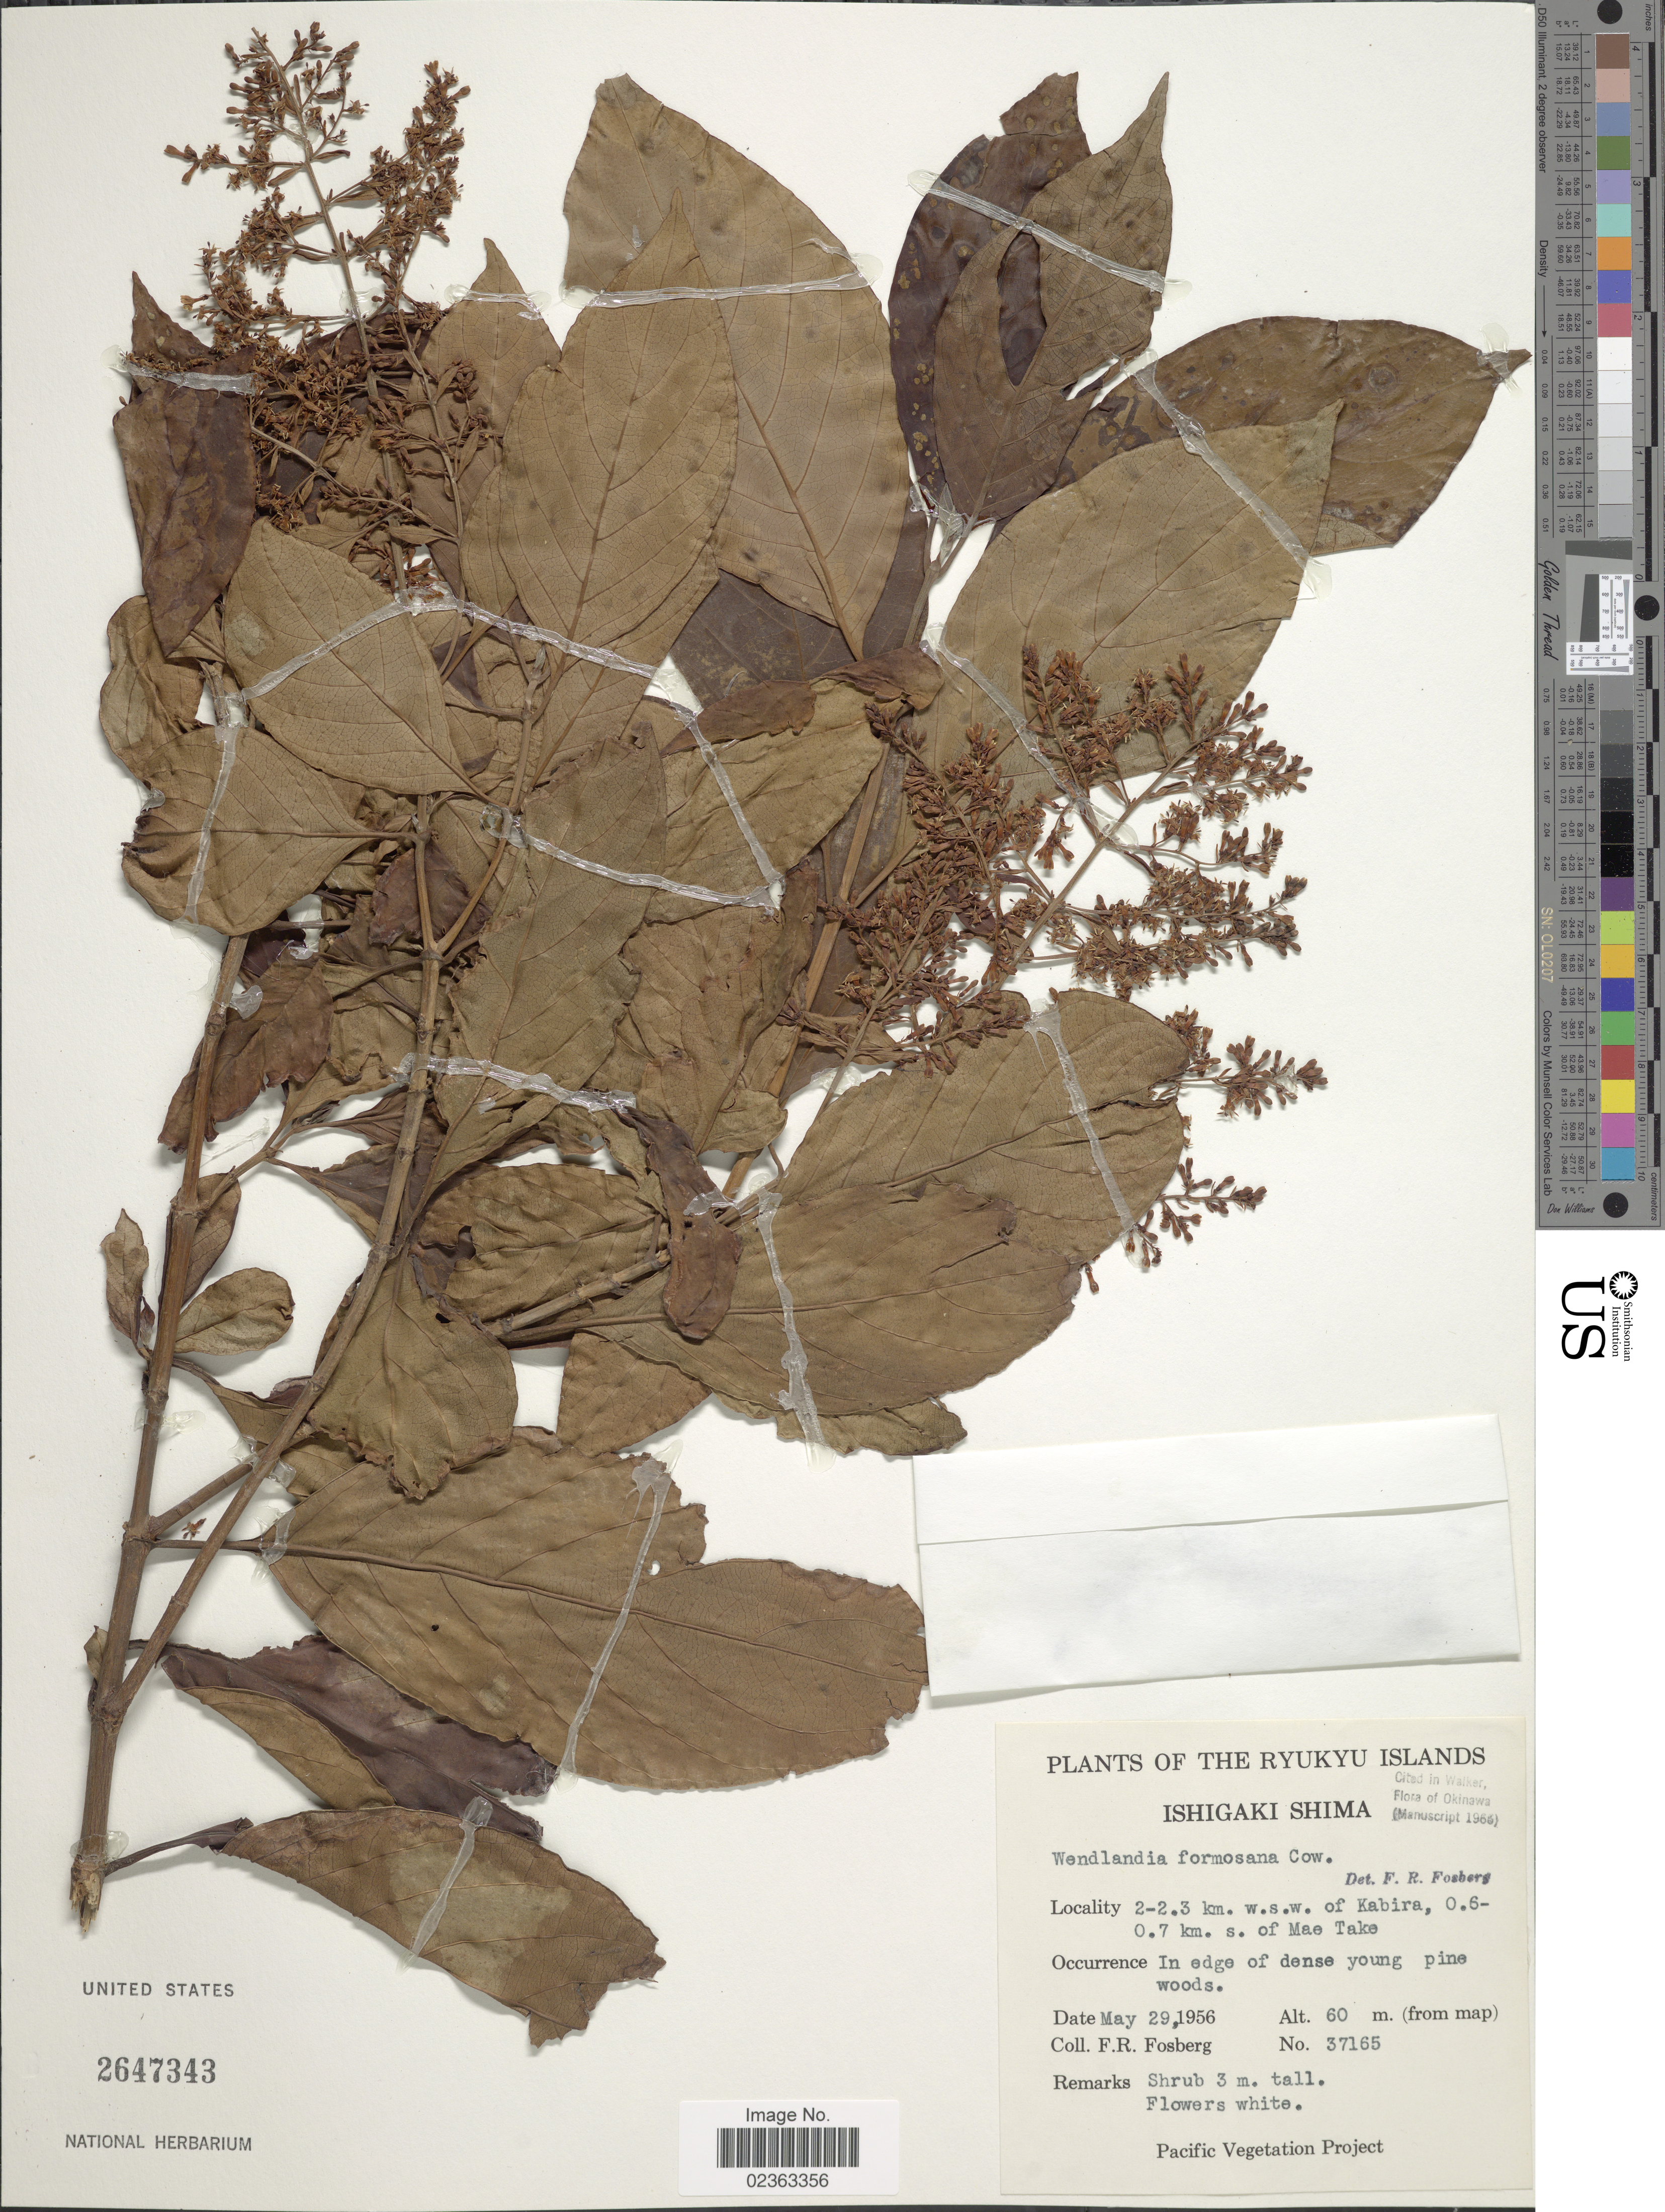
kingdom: Plantae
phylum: Tracheophyta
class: Magnoliopsida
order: Gentianales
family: Rubiaceae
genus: Wendlandia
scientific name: Wendlandia formosana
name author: Cowan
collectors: F. R. Fosberg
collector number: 37165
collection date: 1956-05-29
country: Japan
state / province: Okinawa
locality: Ryukyu Islands, Ishigaki Shima, 2-2.3 km. w.s.w. of Kabira, 0.6-0.7 km. s. of Mae Takoe, in edge of dense young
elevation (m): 60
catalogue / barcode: US 2647343